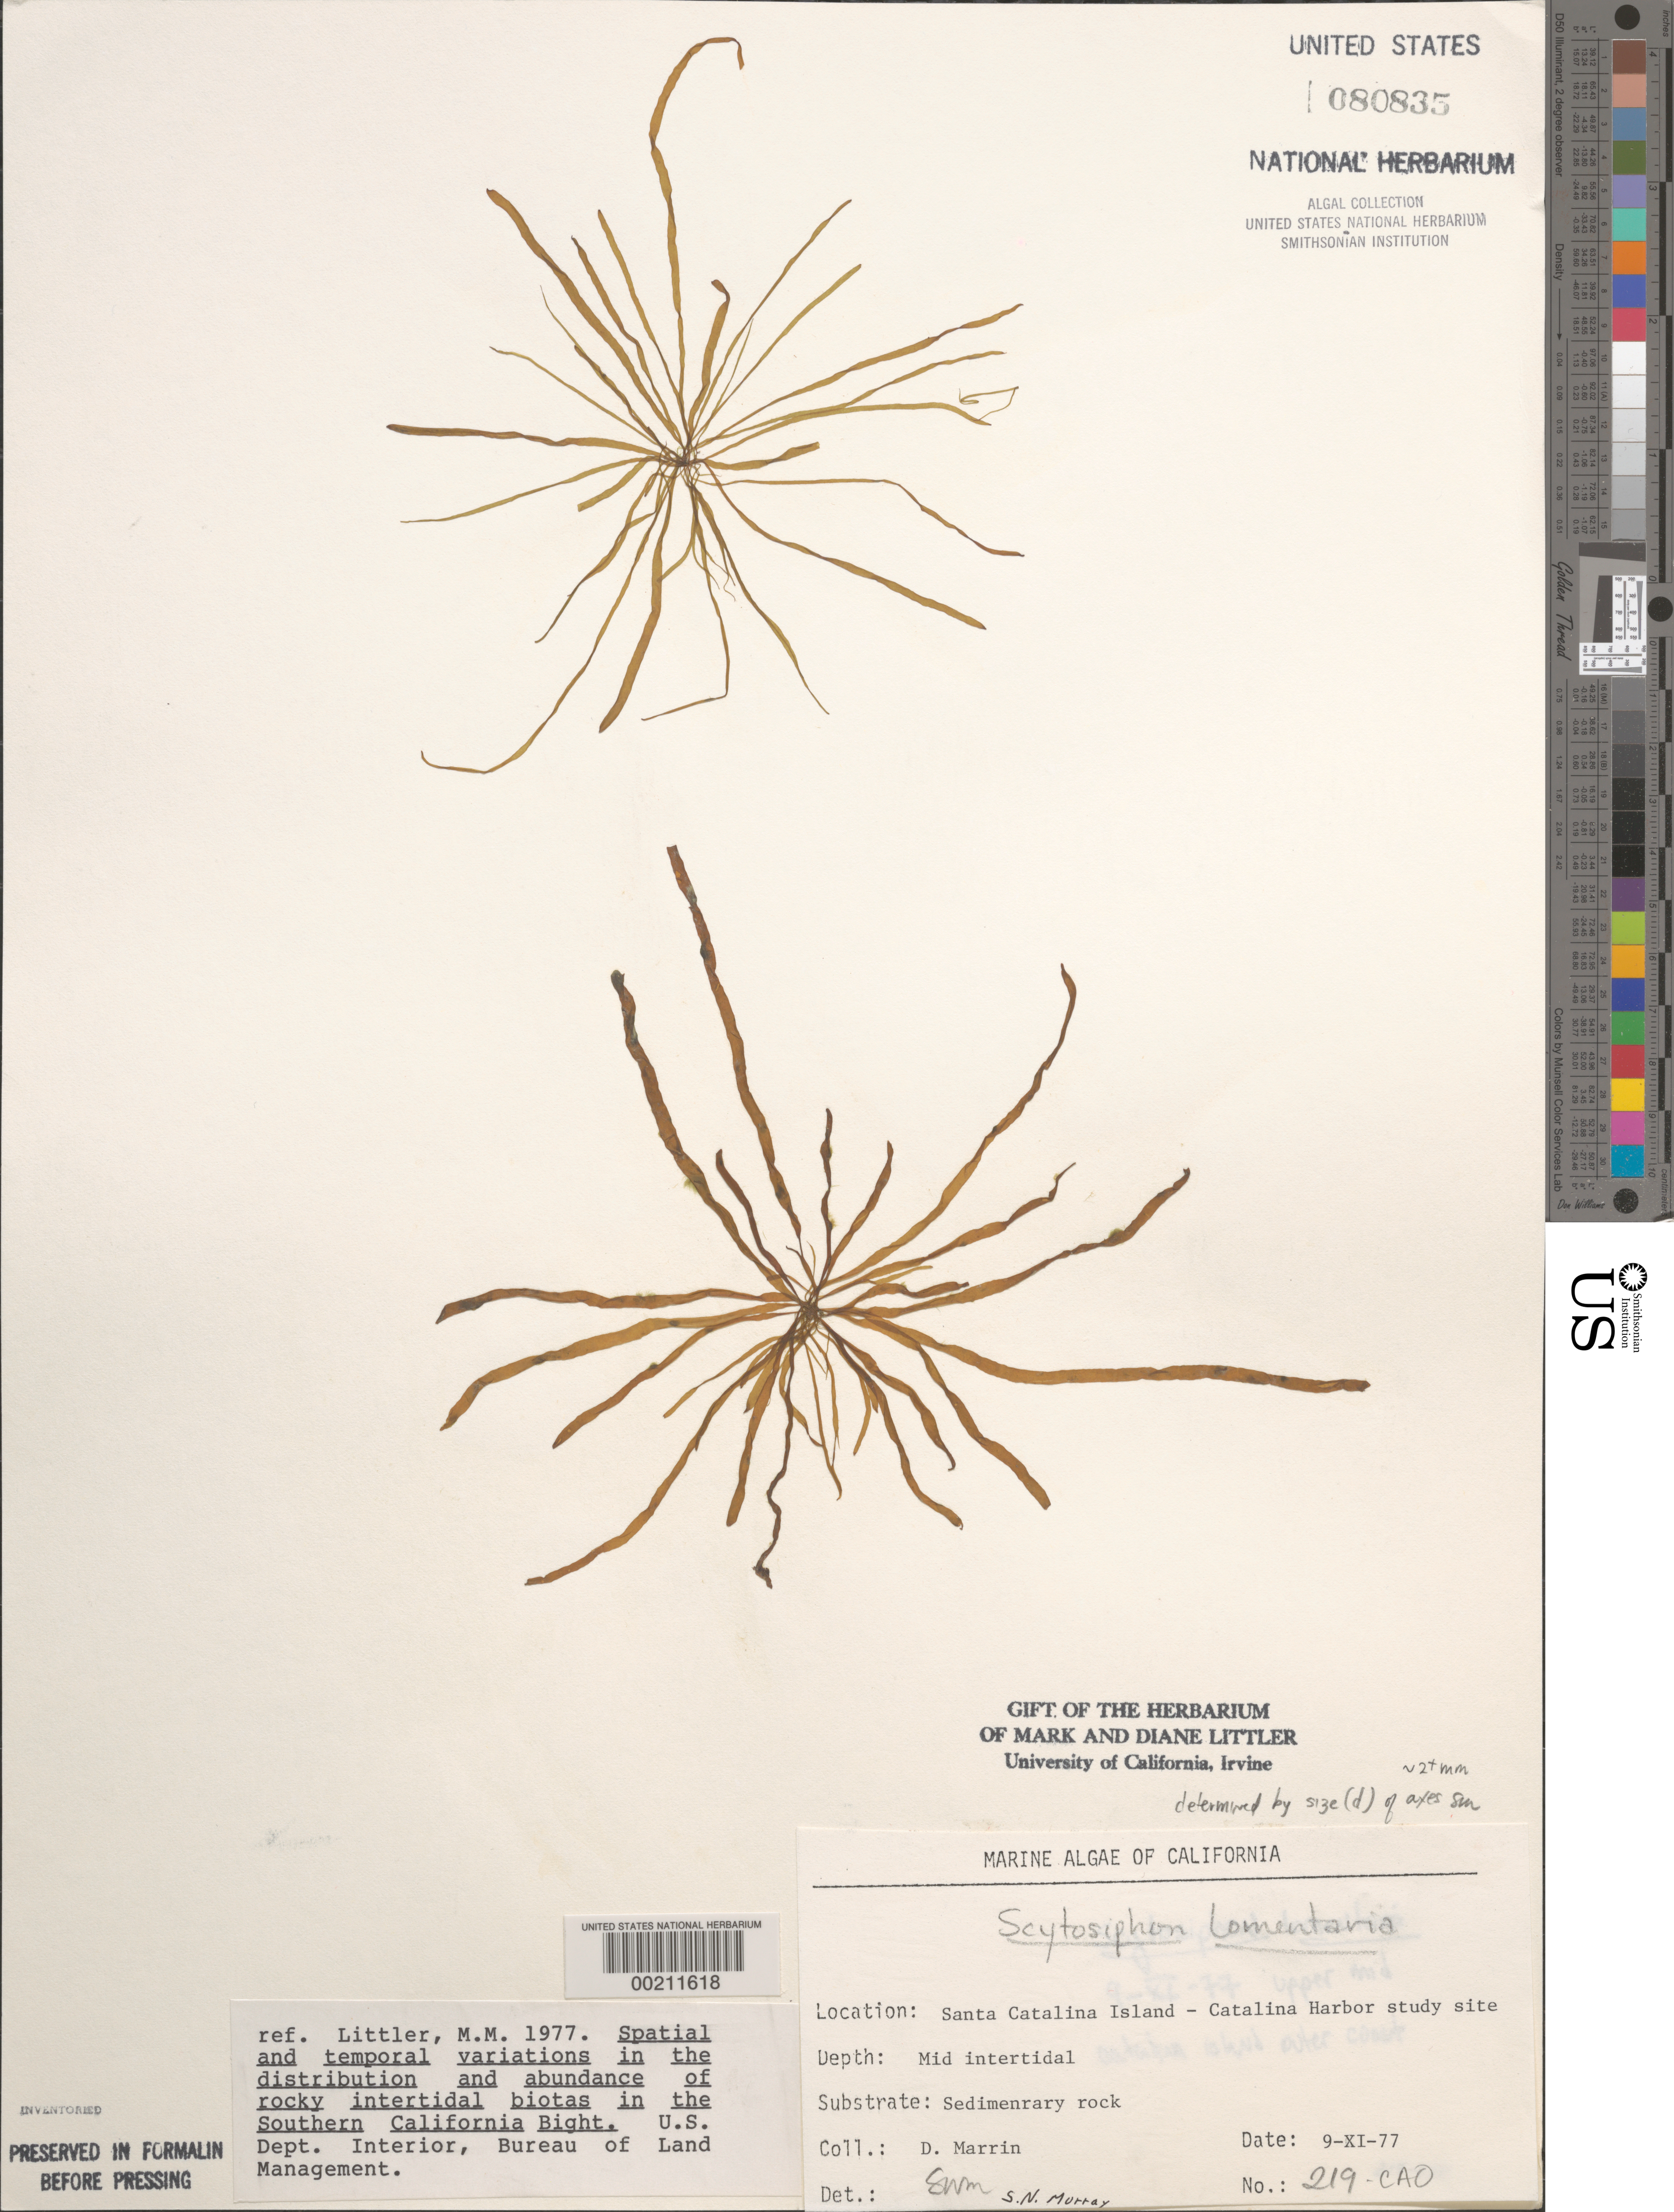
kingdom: Chromista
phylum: Ochrophyta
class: Phaeophyceae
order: Scytosiphonales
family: Scytosiphonaceae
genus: Scytosiphon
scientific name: Scytosiphon lomentaria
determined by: Murray, S. N.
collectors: D. Marrin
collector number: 219-cao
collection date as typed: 09 Nov 1977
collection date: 1977-11-09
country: United States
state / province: California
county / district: Los Angeles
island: Santa Catalina Island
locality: West side of Catalina Harbor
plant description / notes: BLM-SOCALBIGHT Rocky Intertidal Survey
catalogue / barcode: US 80835